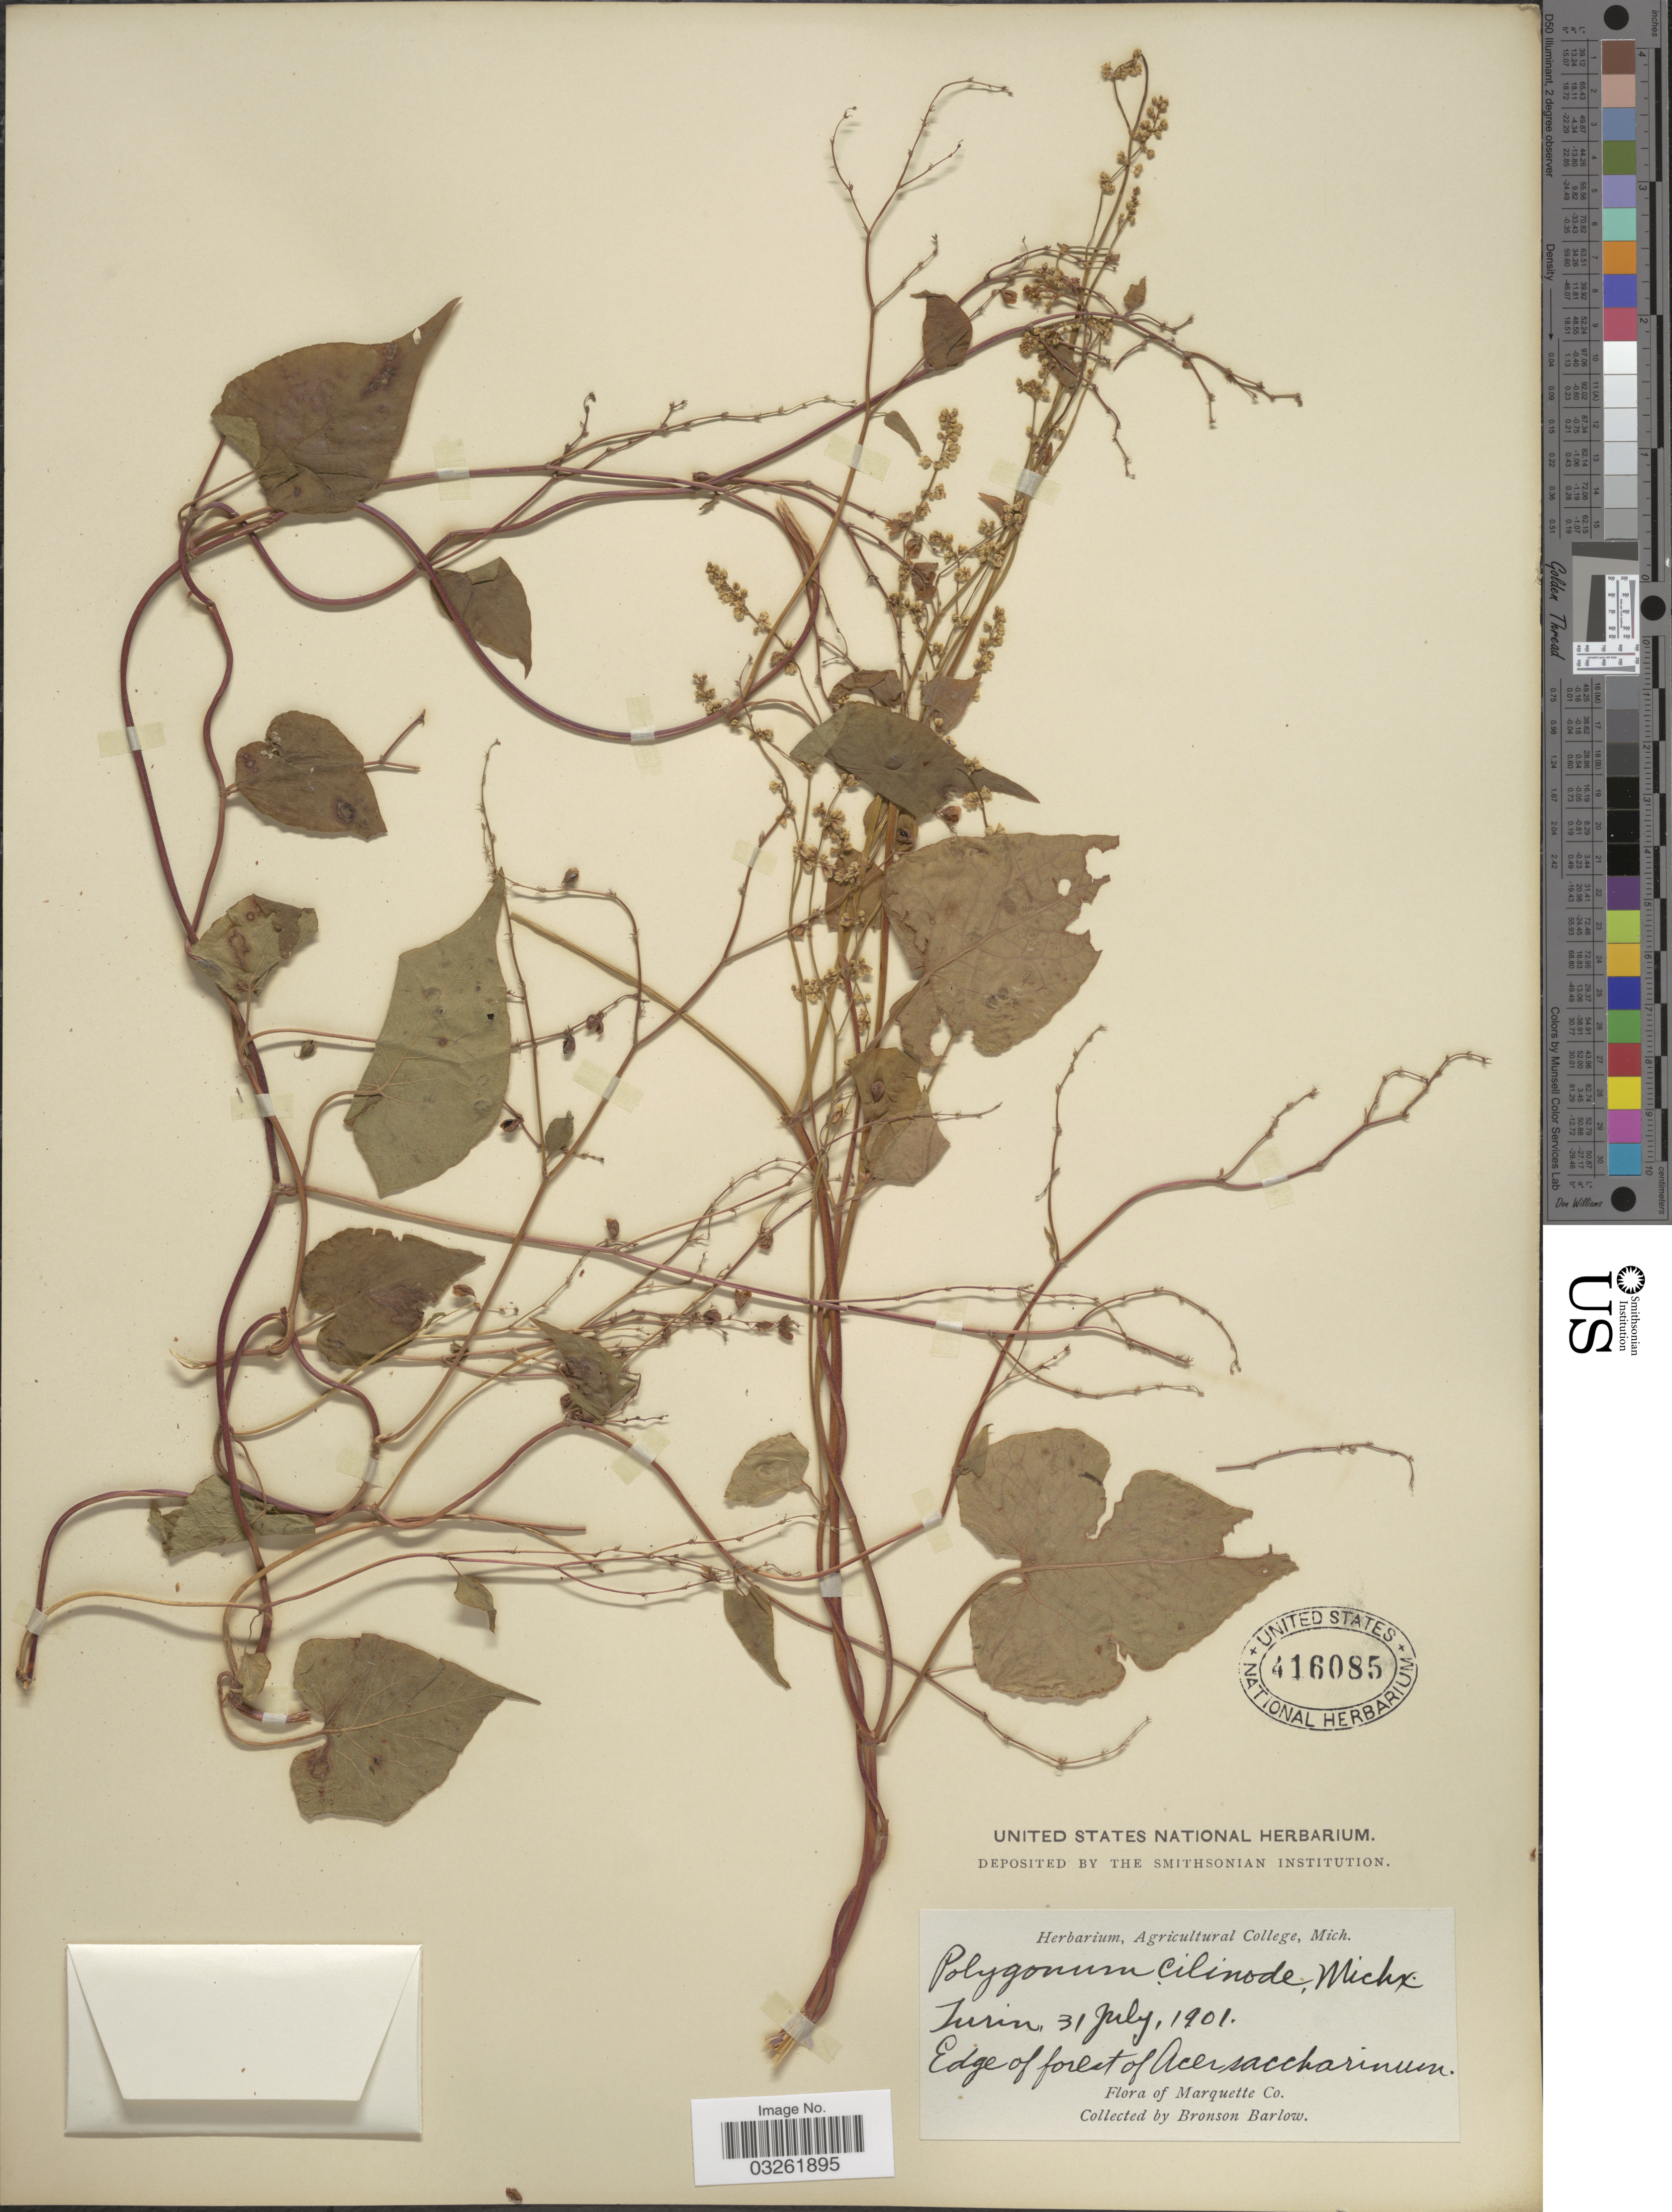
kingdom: Plantae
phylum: Tracheophyta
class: Magnoliopsida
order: Caryophyllales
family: Polygonaceae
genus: Fallopia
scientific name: Fallopia cilinodis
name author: (Michx.) Holub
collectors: Barlow, B.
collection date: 1901-07-31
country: United States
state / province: Michigan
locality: Turin. Marquette Co.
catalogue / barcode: US 416085